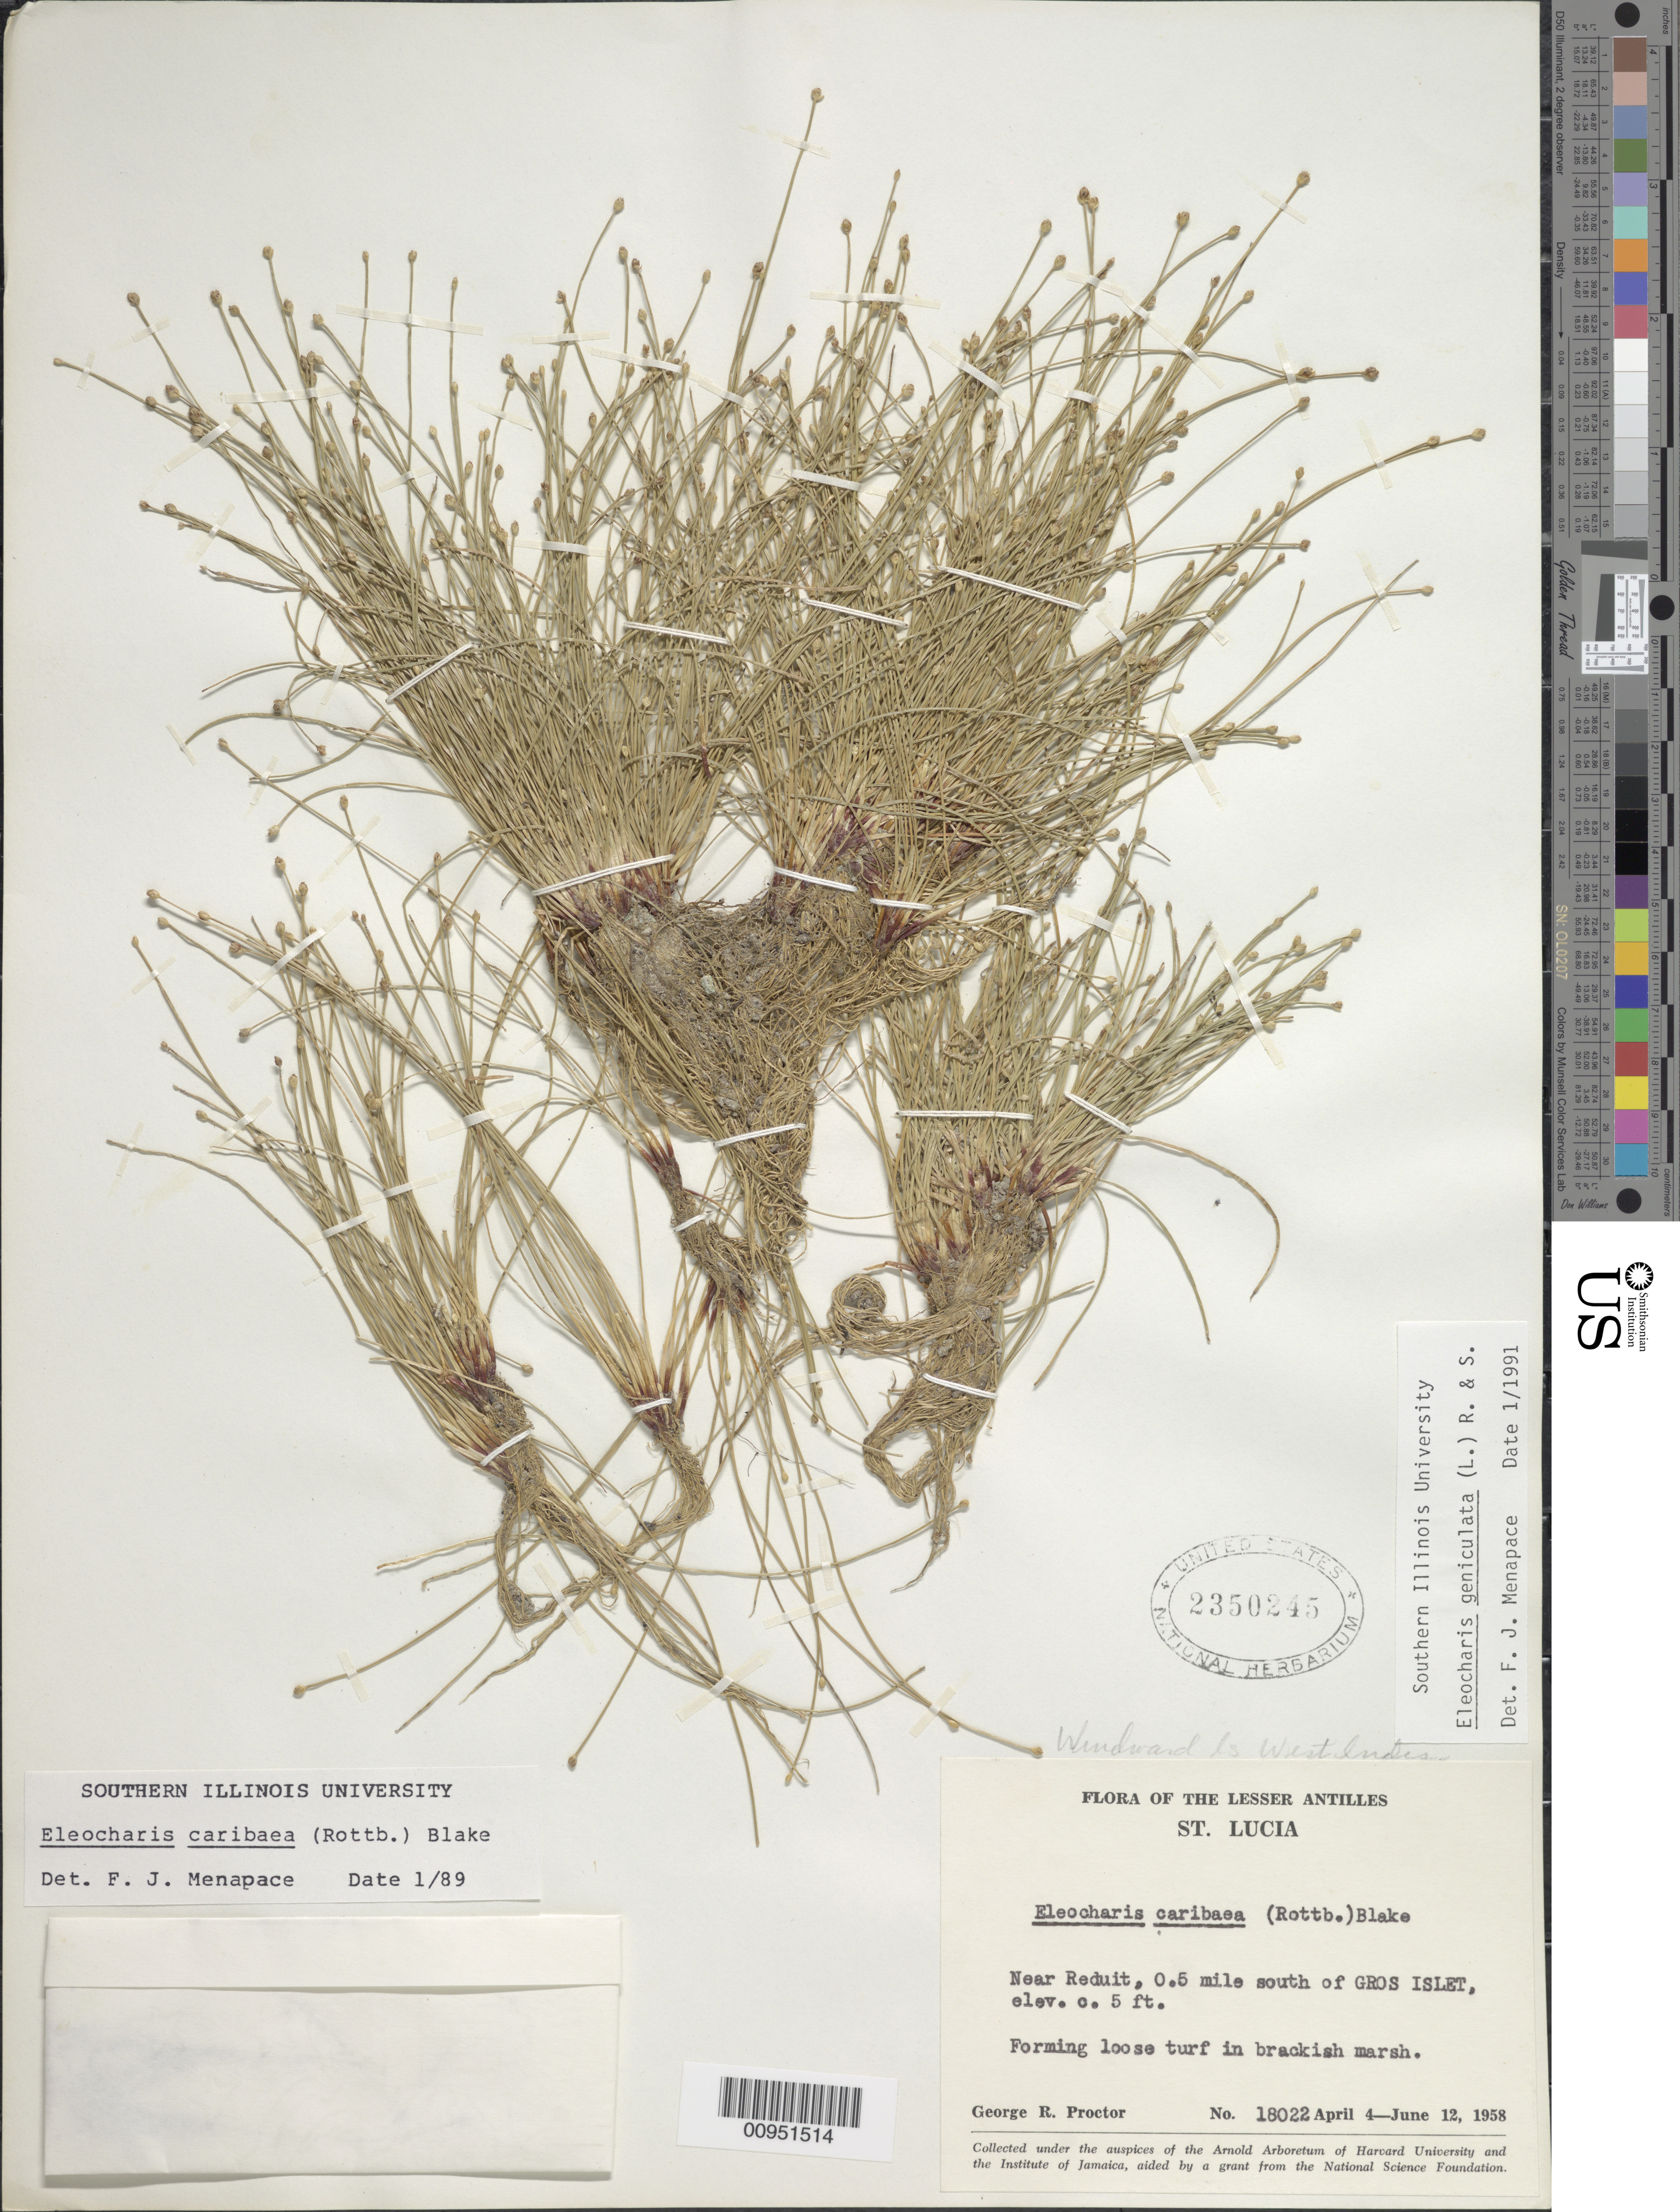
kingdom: Plantae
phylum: Tracheophyta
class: Liliopsida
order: Poales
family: Cyperaceae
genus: Eleocharis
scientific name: Eleocharis geniculata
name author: (L.) Roem. & Schult.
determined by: Menapace, F. J.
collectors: G. R. Proctor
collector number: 18022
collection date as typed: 04 Apr 1958 to 12 Jun 1958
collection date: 1958-04-04/1958-06-12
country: St. Lucia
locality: Near Reduit, 0.5 miles S of Gros Islet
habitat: Brackish marsh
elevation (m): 2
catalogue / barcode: US 2350245